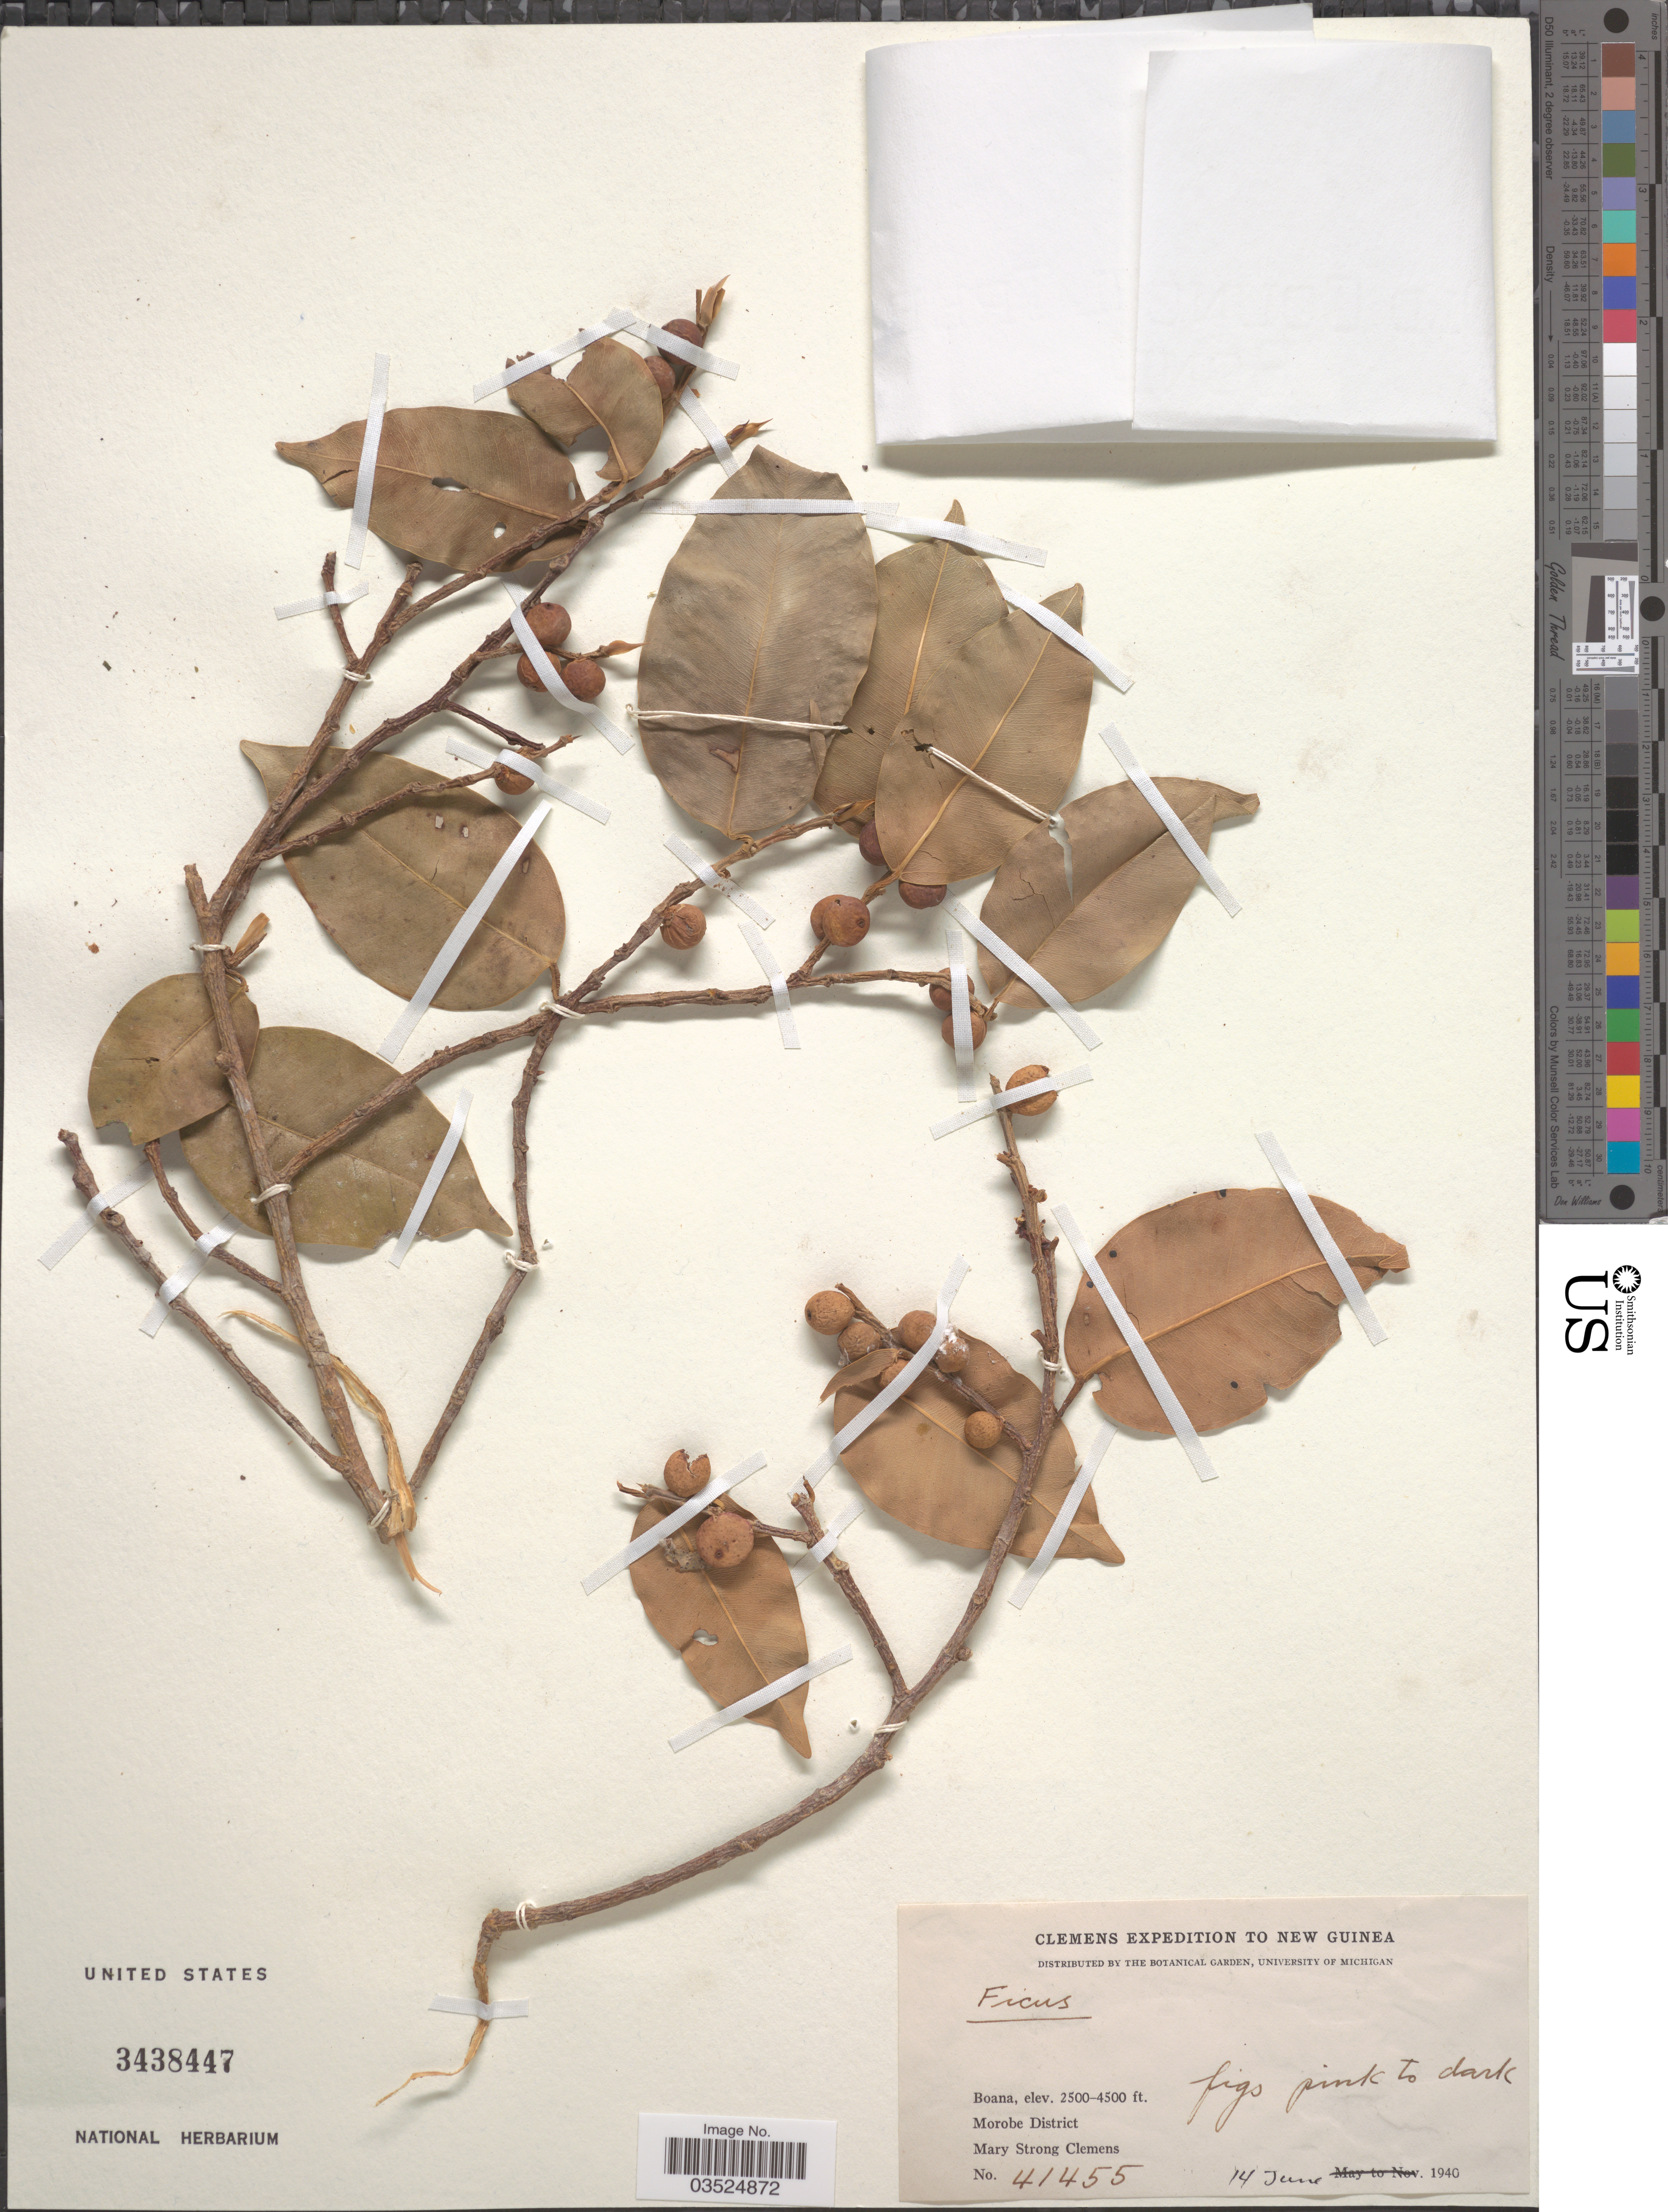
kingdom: Plantae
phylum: Tracheophyta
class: Magnoliopsida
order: Rosales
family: Moraceae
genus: Ficus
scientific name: Ficus sp.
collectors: M. S. Clemens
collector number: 41455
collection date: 1940-06-14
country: Papua New Guinea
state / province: Morobe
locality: New Guinea. Boana, Morobe District.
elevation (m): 762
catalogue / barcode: US 3438447